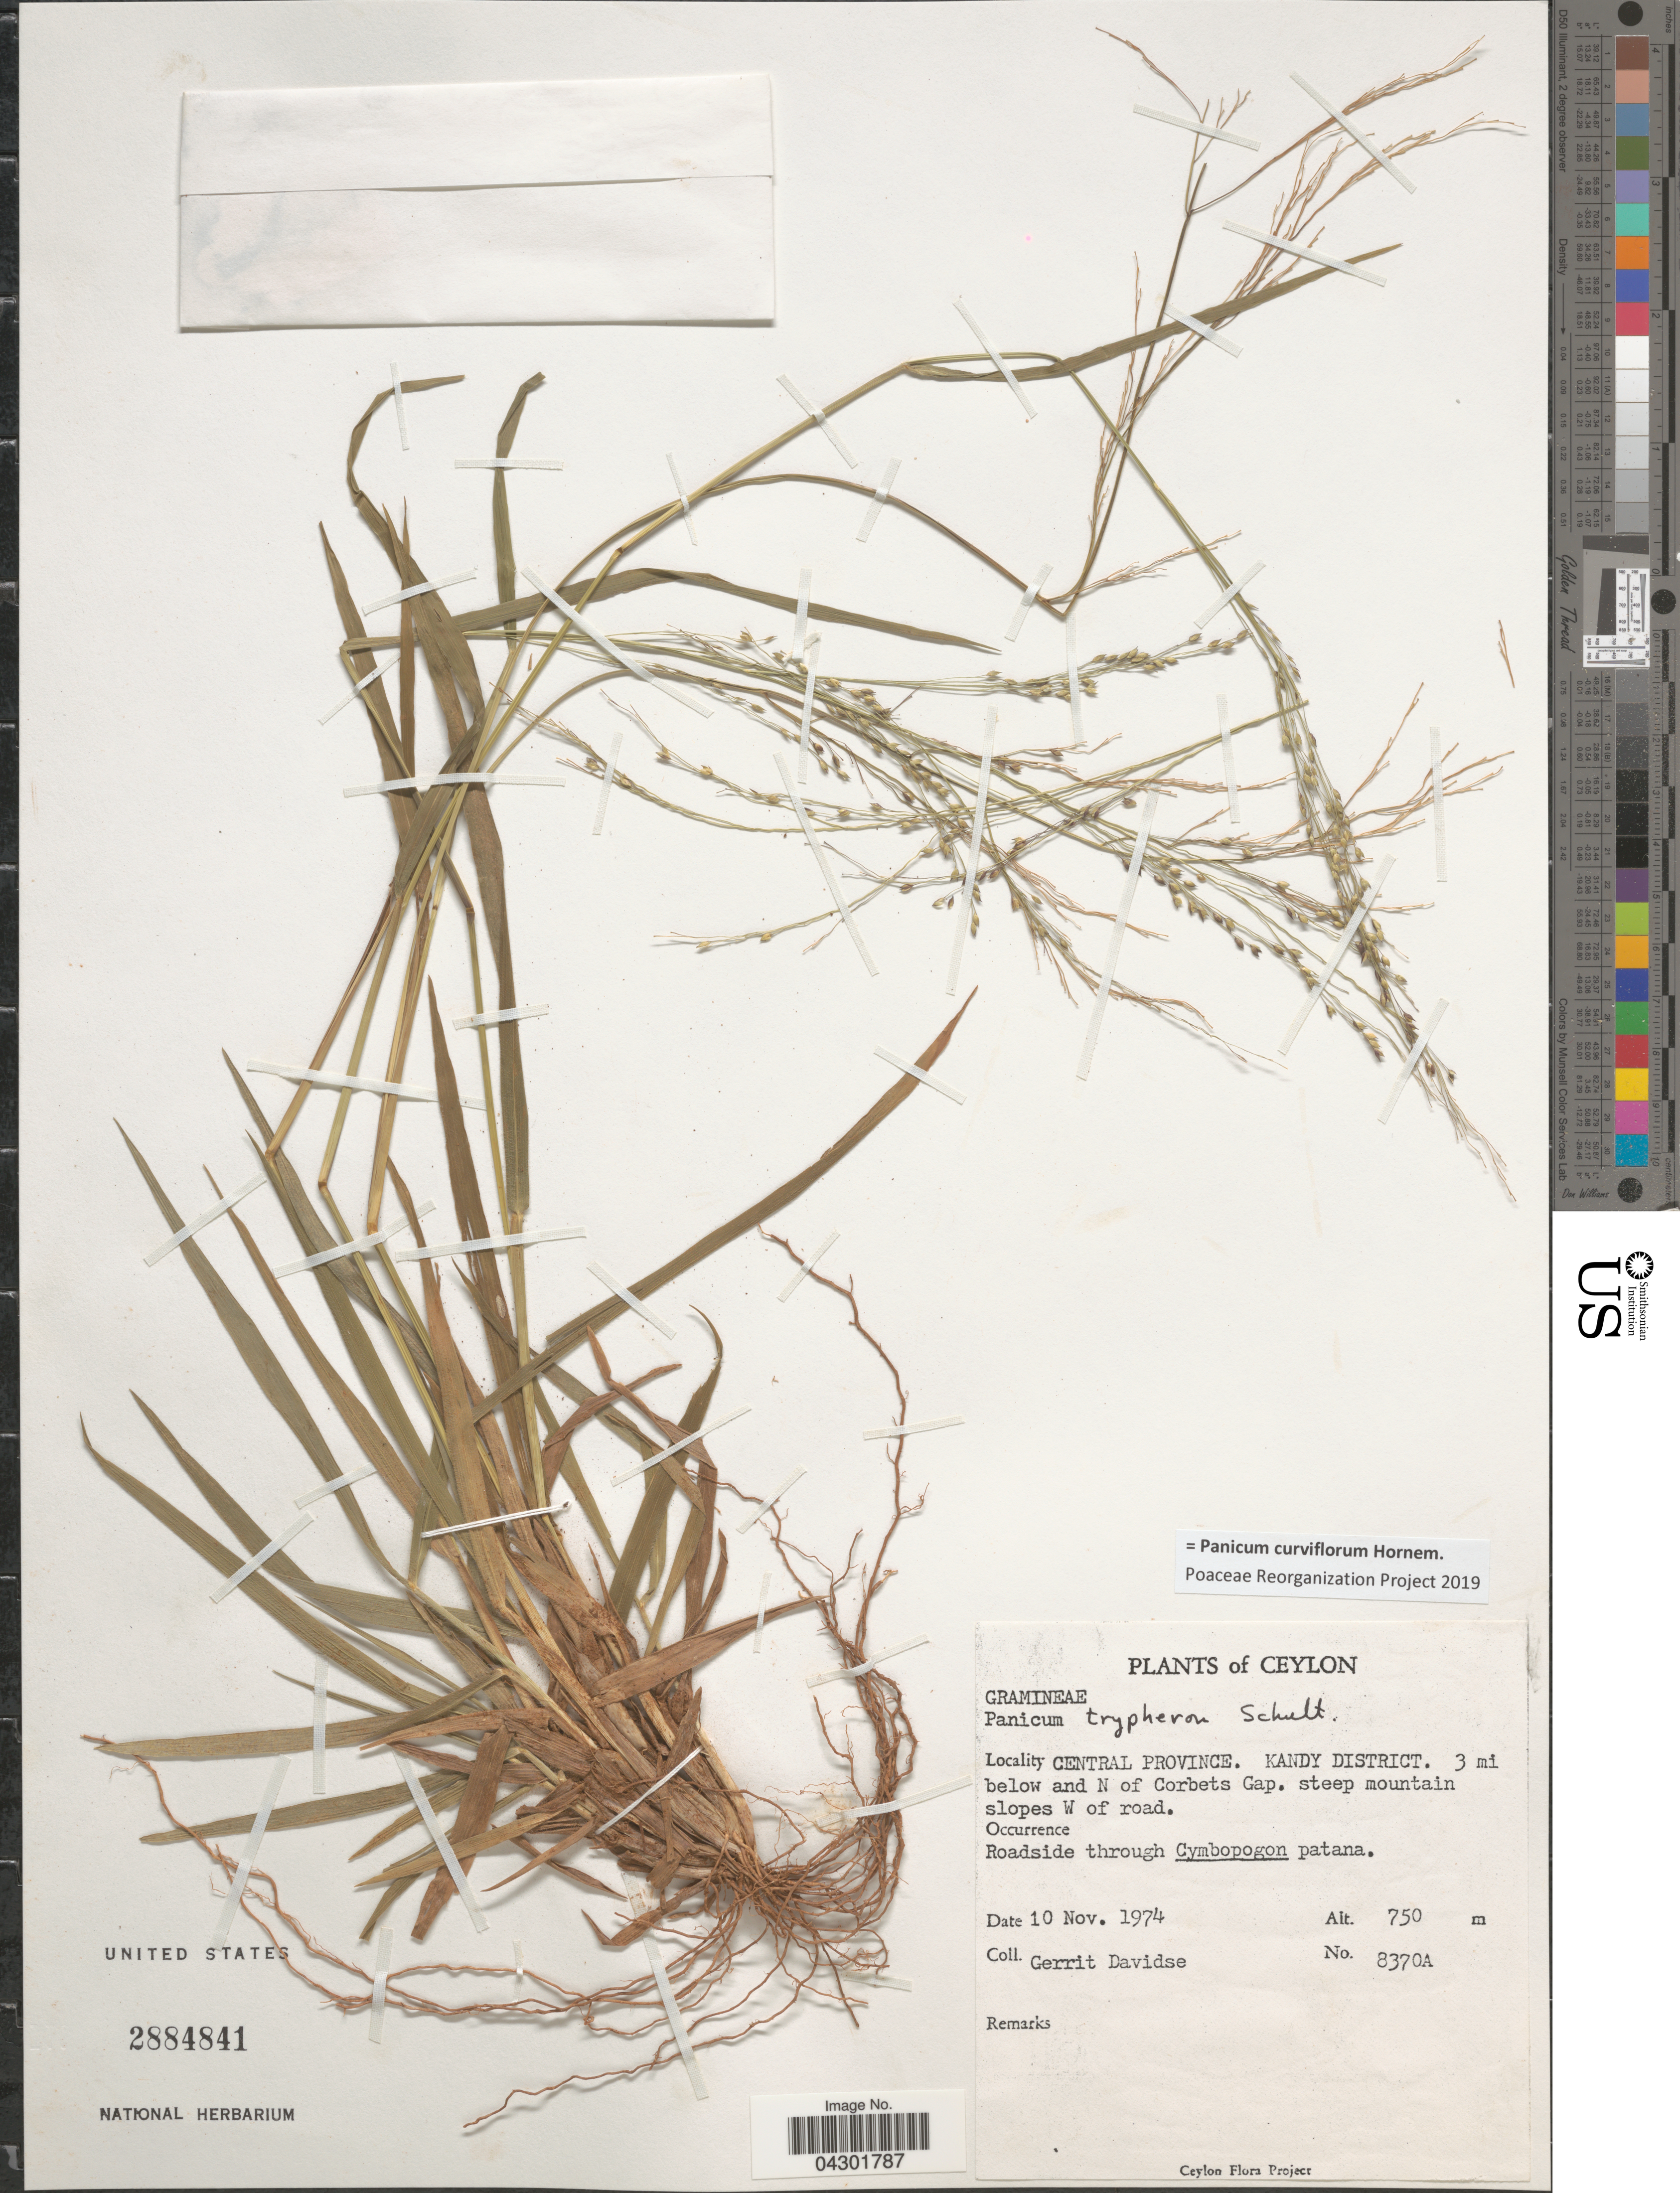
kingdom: Plantae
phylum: Tracheophyta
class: Liliopsida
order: Poales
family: Poaceae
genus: Panicum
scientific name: Panicum curviflorum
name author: Hornem.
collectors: G. Davidse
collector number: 8370A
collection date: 1974-11-10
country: Sri Lanka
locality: Ceylon. Central Province. Kandy District. 3 mi blow and N of Corbets Gap. steep mountain slopes W of road. Roadside.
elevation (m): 750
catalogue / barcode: US 2884841